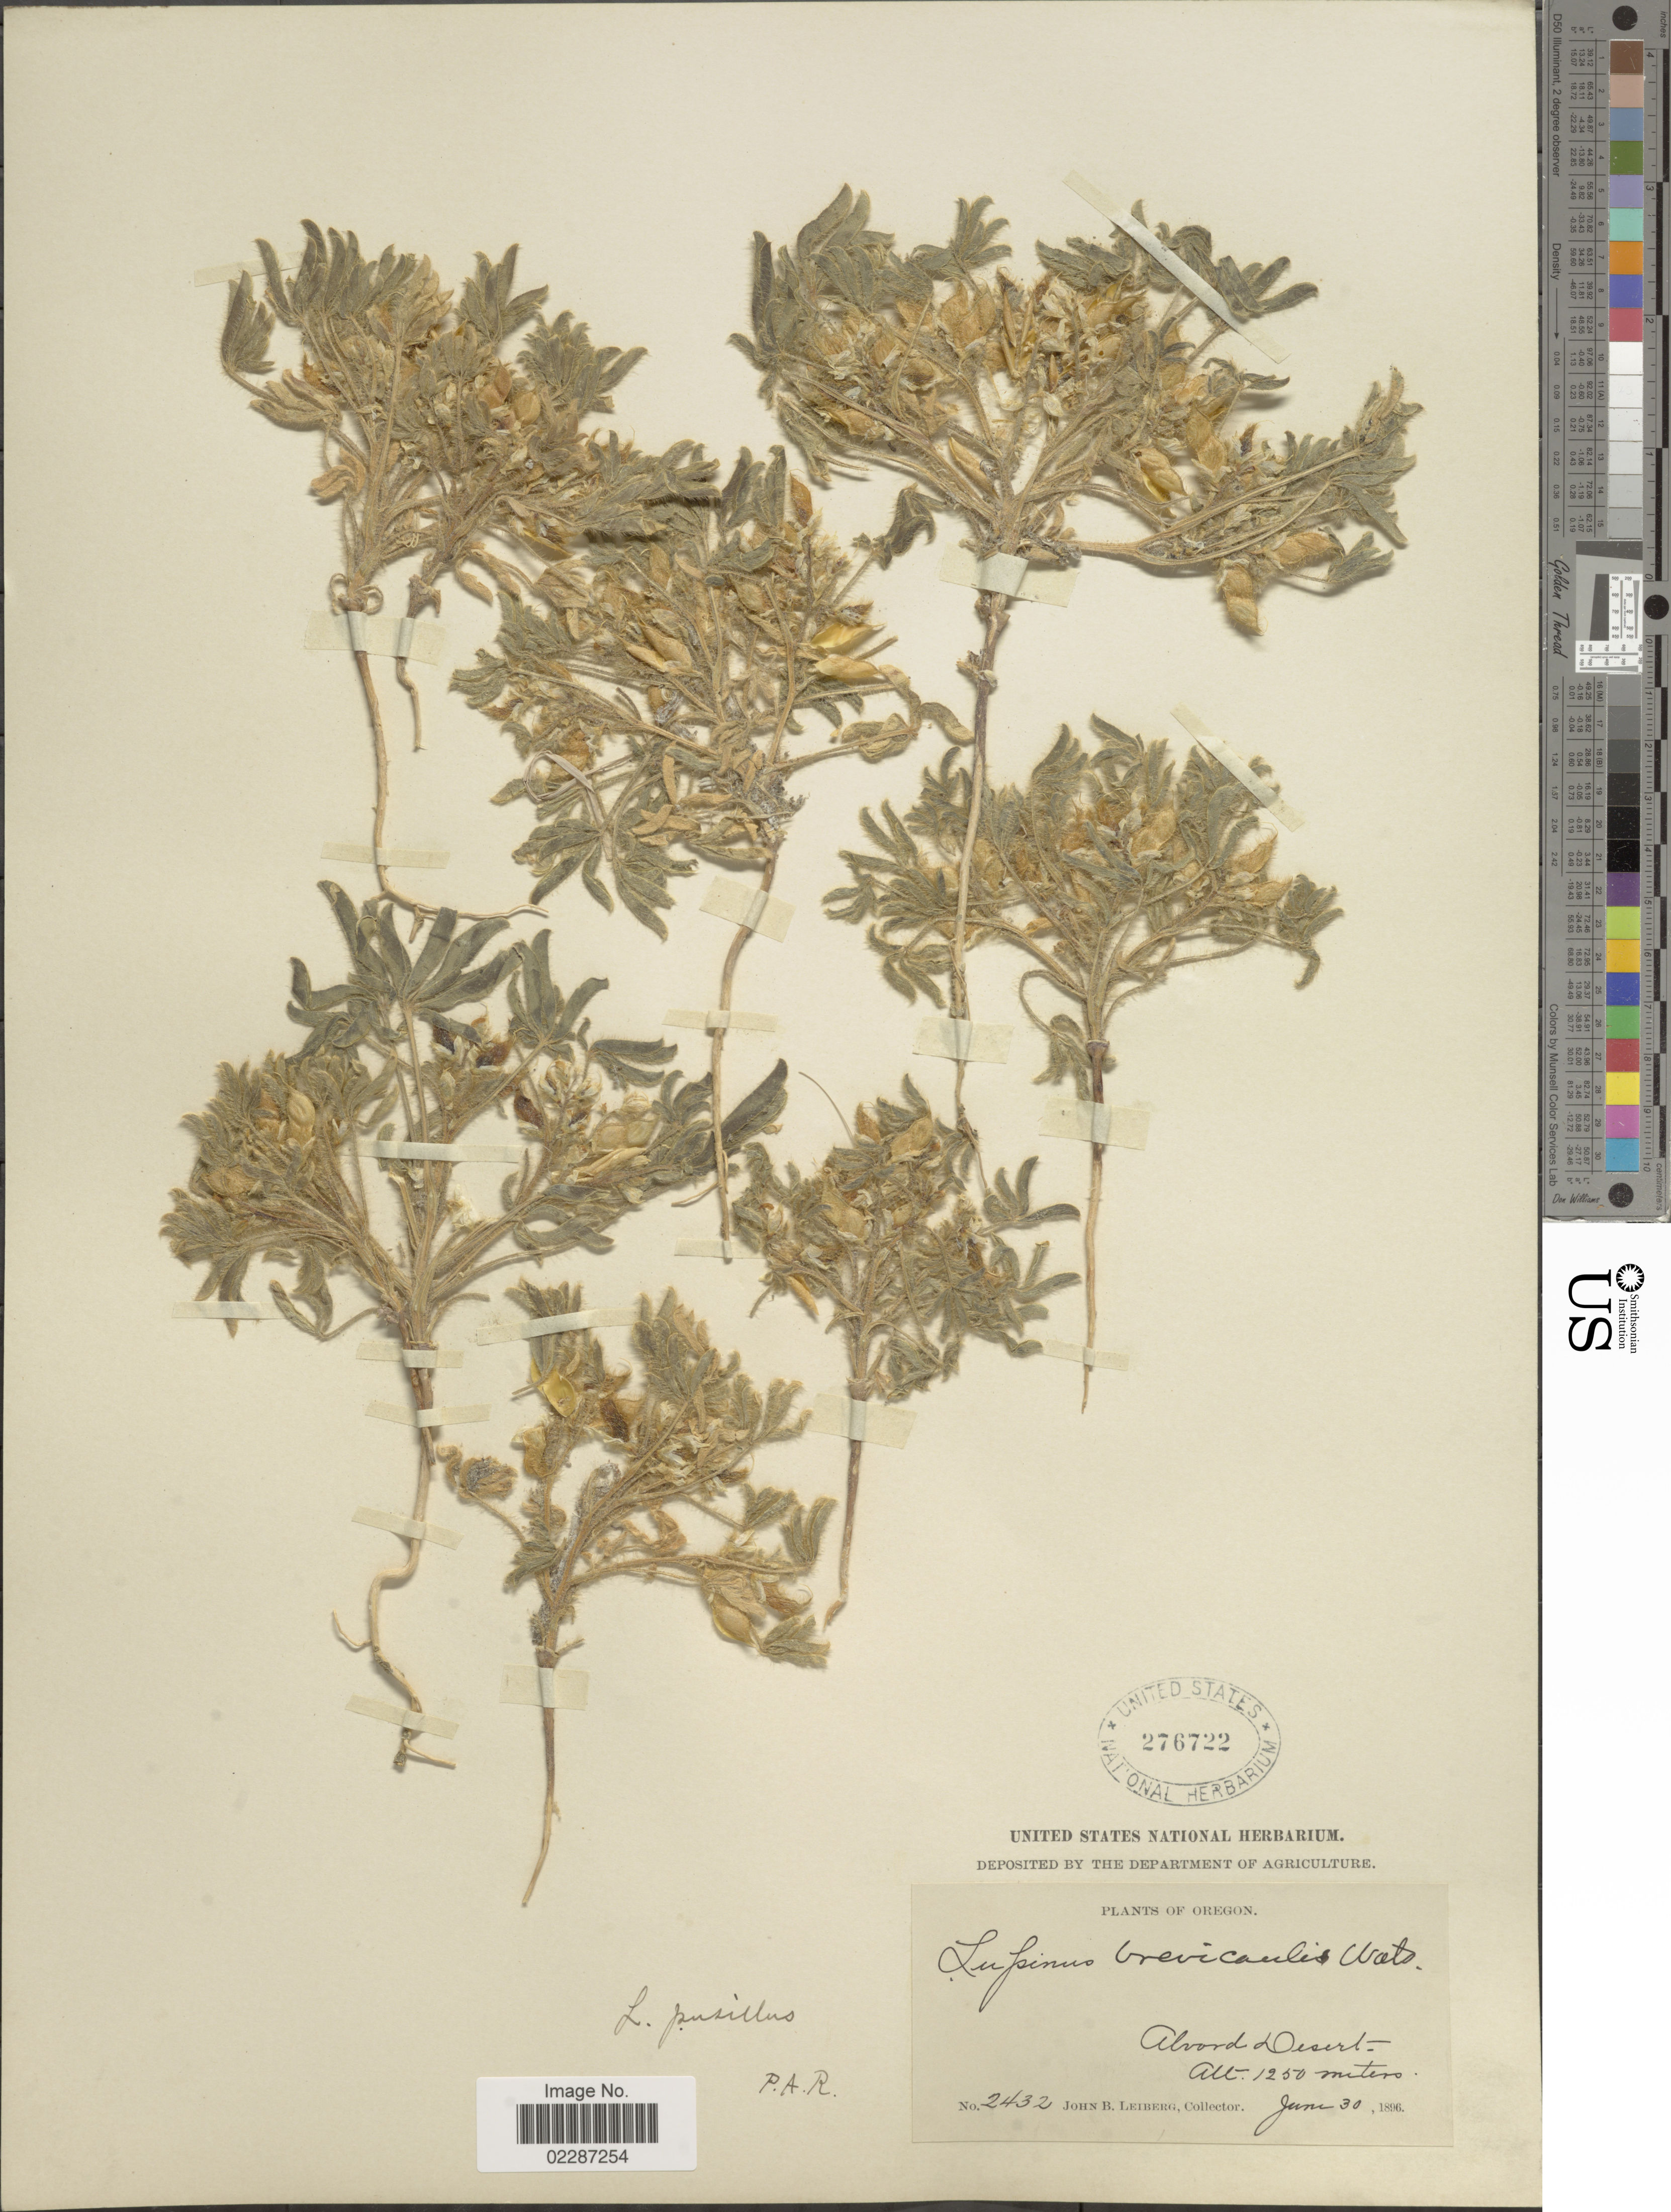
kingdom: Plantae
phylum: Tracheophyta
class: Magnoliopsida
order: Fabales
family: Fabaceae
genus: Lupinus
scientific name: Lupinus pusillus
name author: Pursh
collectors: J. B. Leiberg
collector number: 2432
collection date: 1896-06-30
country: United States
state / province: Oregon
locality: Alvord Desert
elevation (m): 1250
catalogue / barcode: US 276722